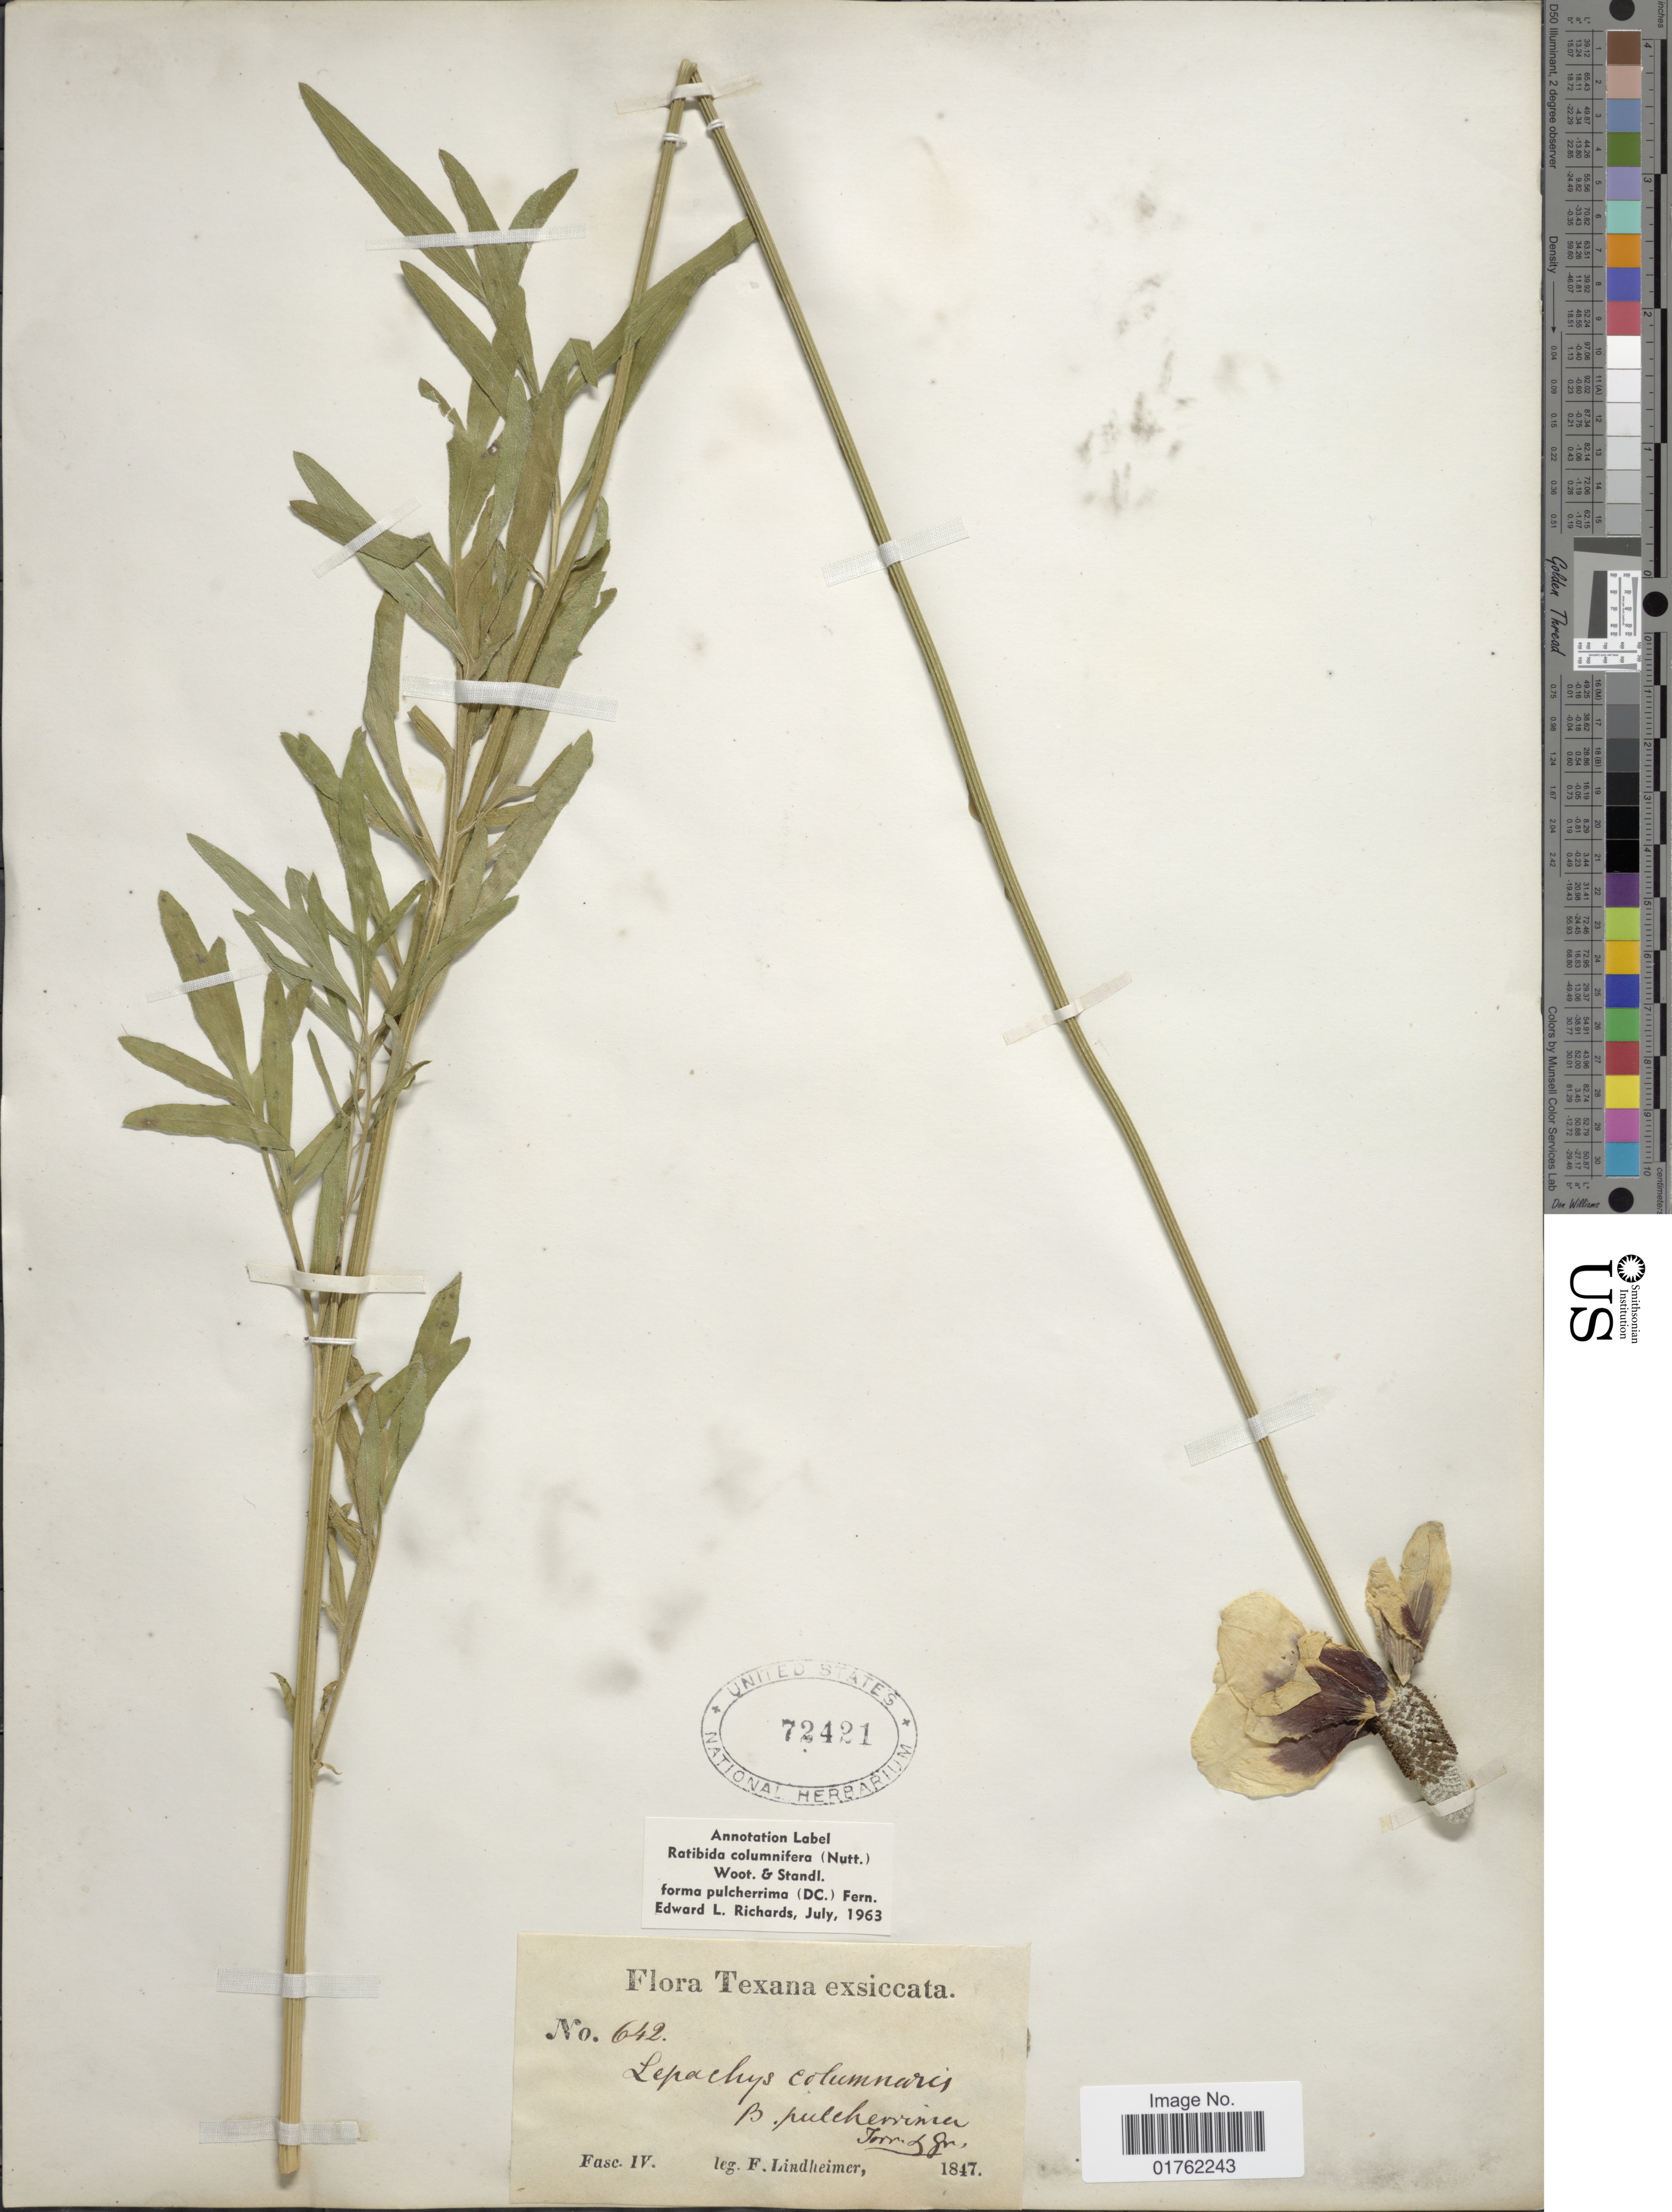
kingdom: Plantae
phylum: Tracheophyta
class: Magnoliopsida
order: Asterales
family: Asteraceae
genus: Ratibida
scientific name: Ratibida columnaris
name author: (Pursh) D. Don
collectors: F. Lindheimer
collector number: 642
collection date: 1847-04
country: United States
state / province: Texas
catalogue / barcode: US 72421